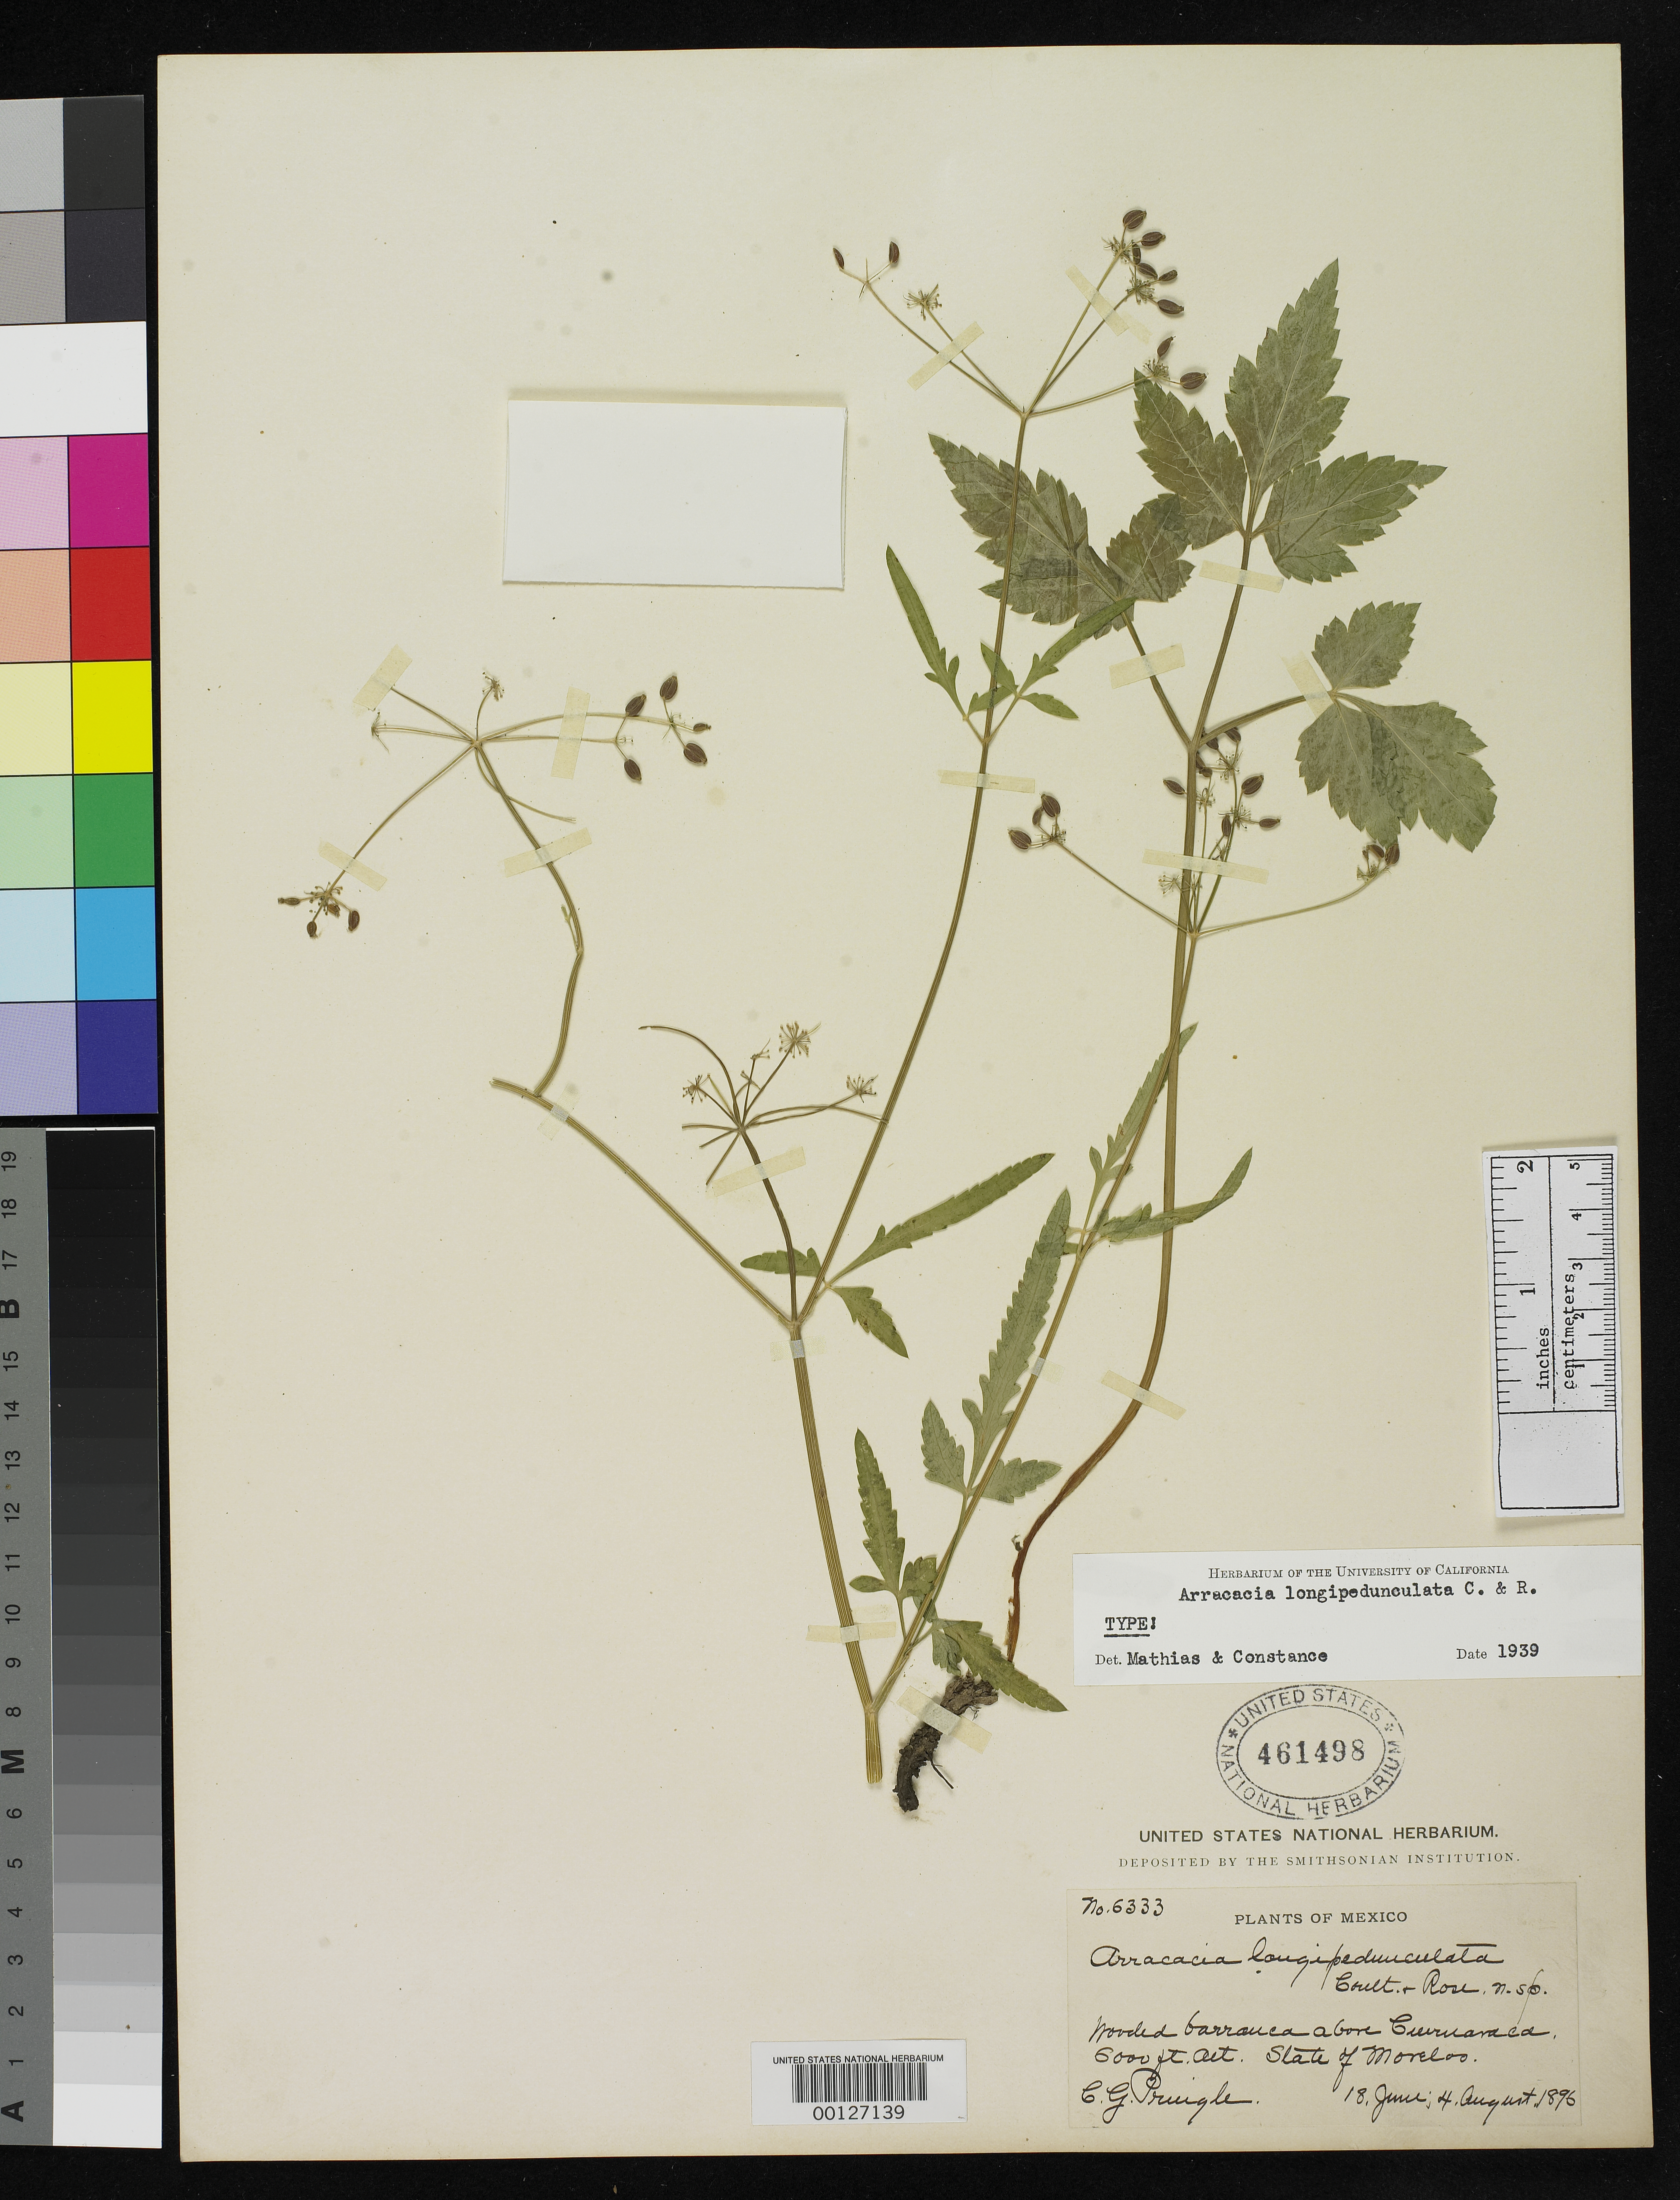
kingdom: Plantae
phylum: Tracheophyta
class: Magnoliopsida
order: Apiales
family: Apiaceae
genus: Arracacia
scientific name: Arracacia longipedunculata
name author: J.M. Coult. & Rose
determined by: Mathias, M. E.; Constance, L.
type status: Type Collection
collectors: C. G. Pringle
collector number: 6333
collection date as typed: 18 Jun 1896 to 04 Aug 1896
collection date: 1896-06-18,1896-08-04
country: Mexico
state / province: Morelos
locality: Barranca above Cuernavaca.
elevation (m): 1829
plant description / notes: This sheet (USNH 461498) annotated as "TYPE" by Mathias & Constance (1939). Protologue cites collection date of "June 19, 1896" which does not correspond to any specimens at US but this sheet appears to be the specimen illustrated in fig. 10.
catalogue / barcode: US 461498